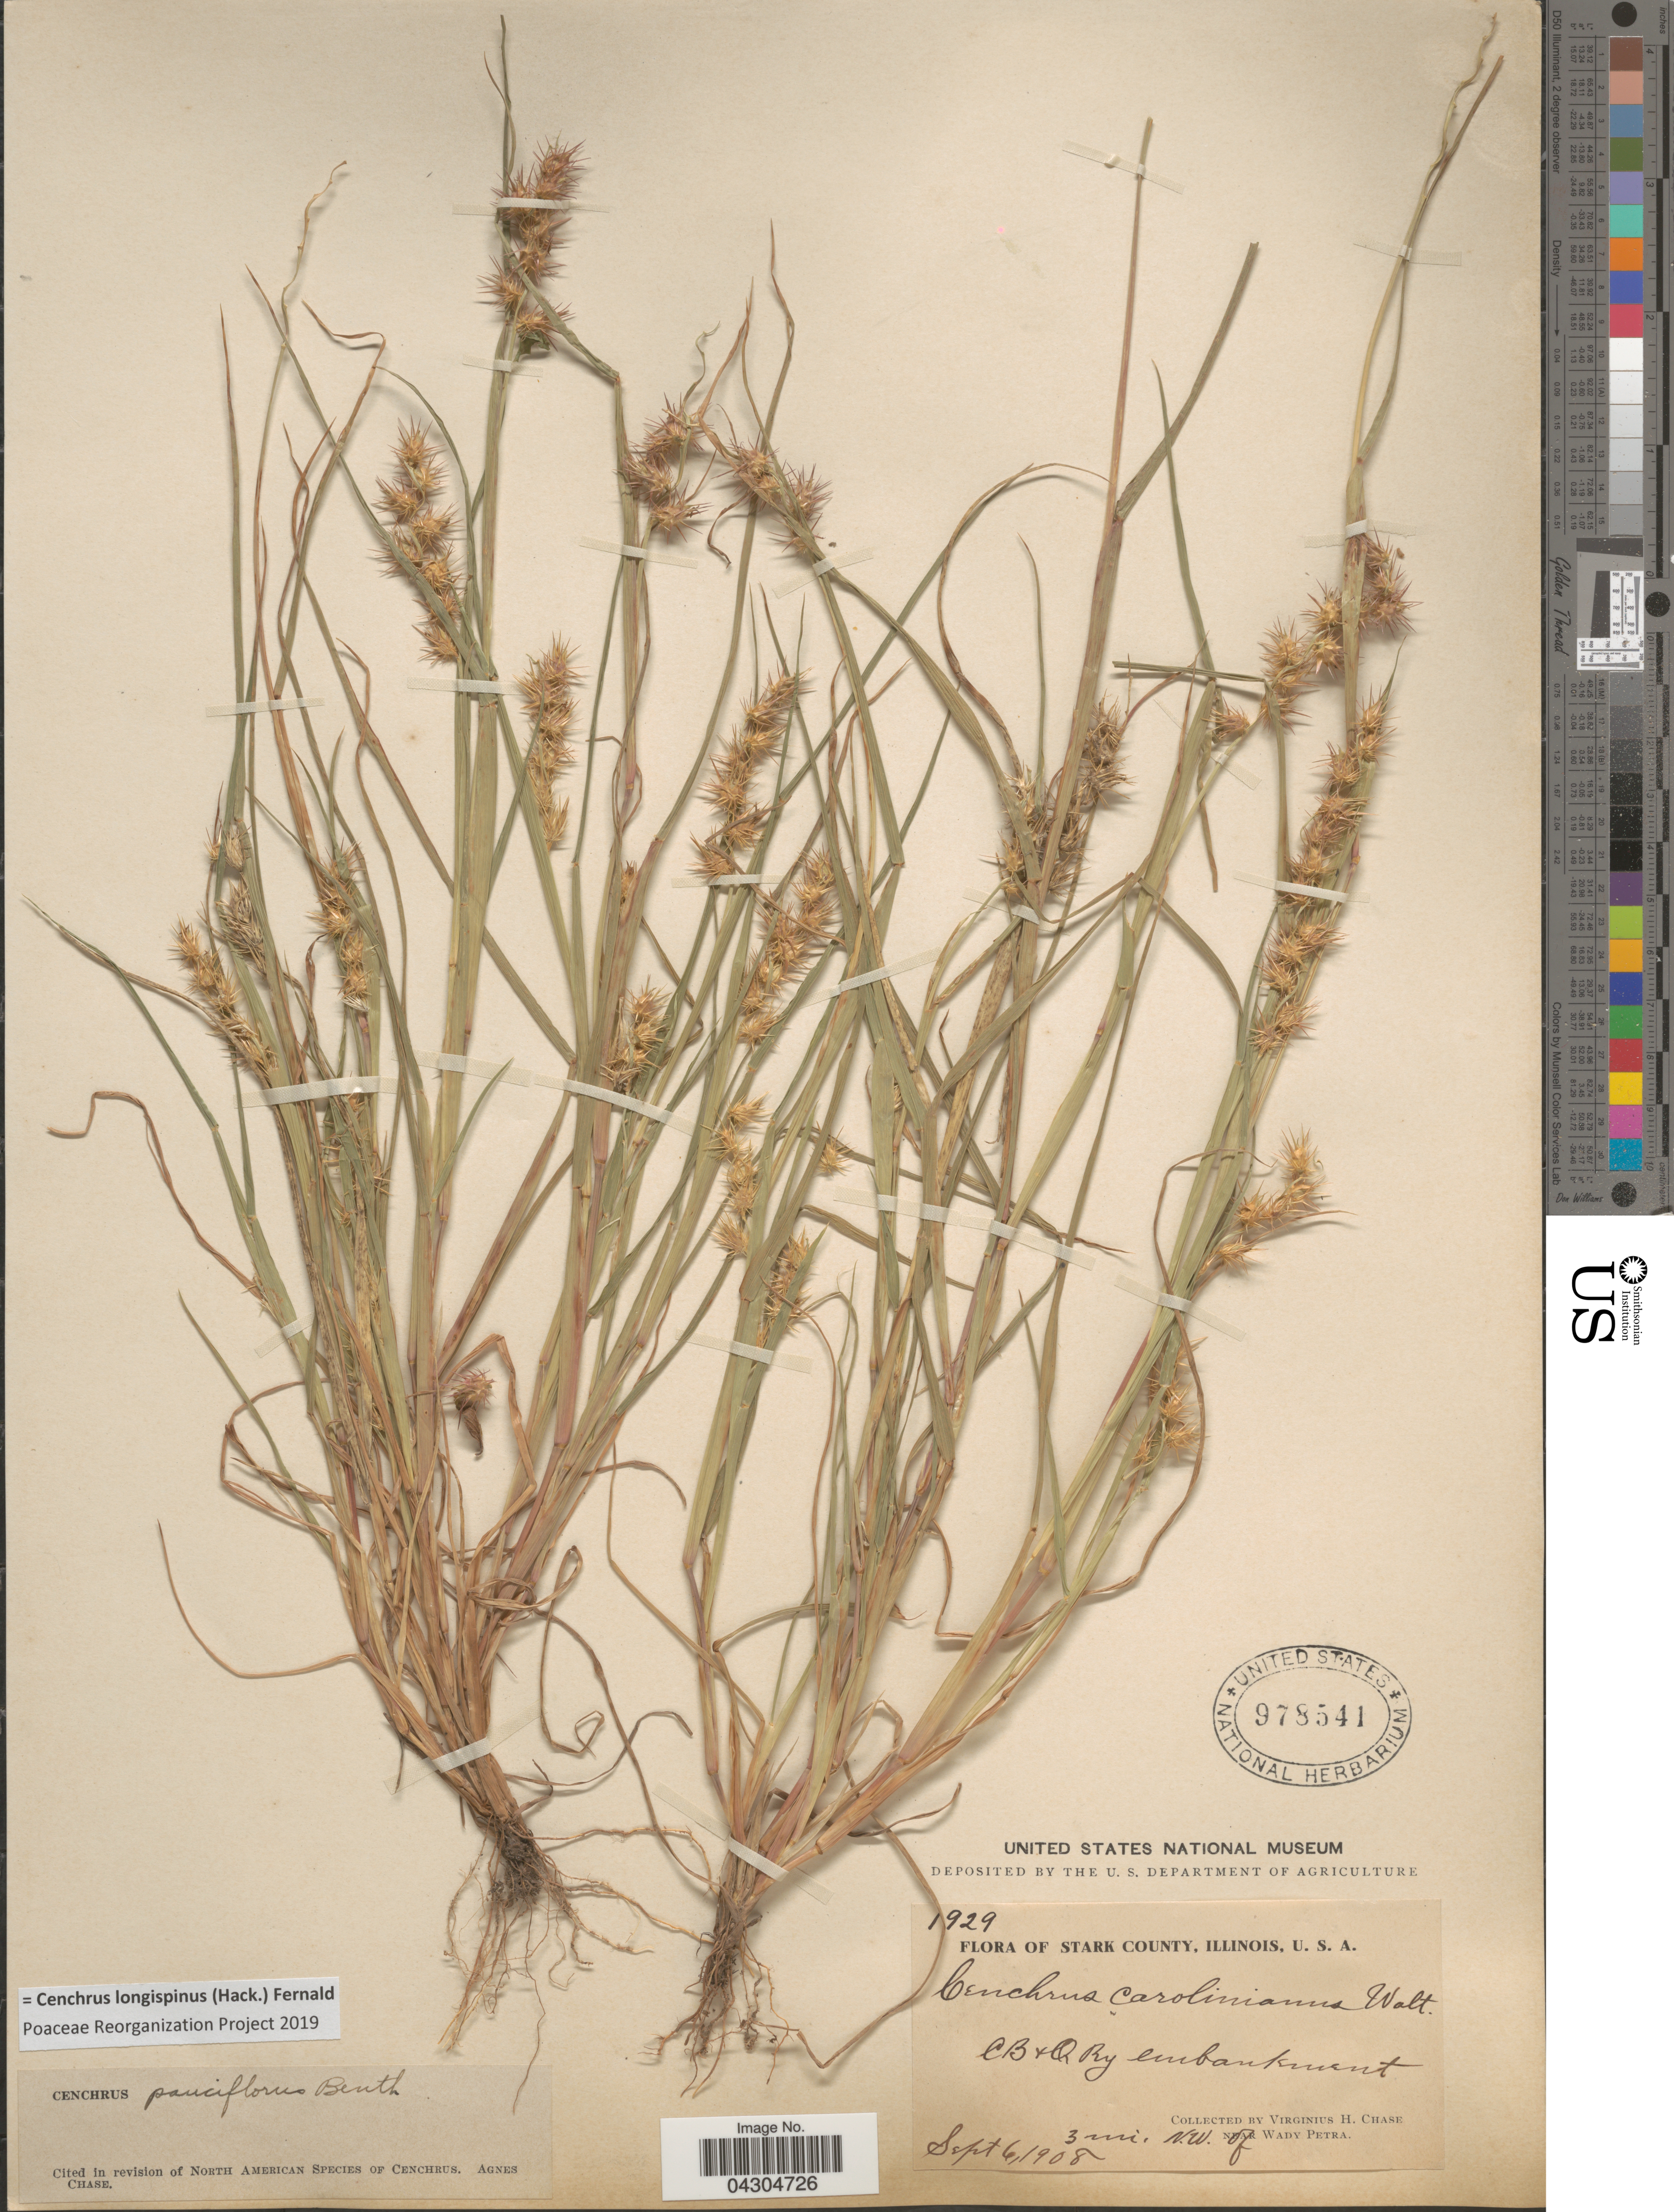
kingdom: Plantae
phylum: Tracheophyta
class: Liliopsida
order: Poales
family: Poaceae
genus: Cenchrus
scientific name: Cenchrus longispinus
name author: (Hack.) Fernald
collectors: V. H. Chase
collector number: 1929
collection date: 1908-09-06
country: United States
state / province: Illinois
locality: Stark County. CB + QRy embankment. 3 mi. N.W. of Wady Petra.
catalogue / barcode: US 978541